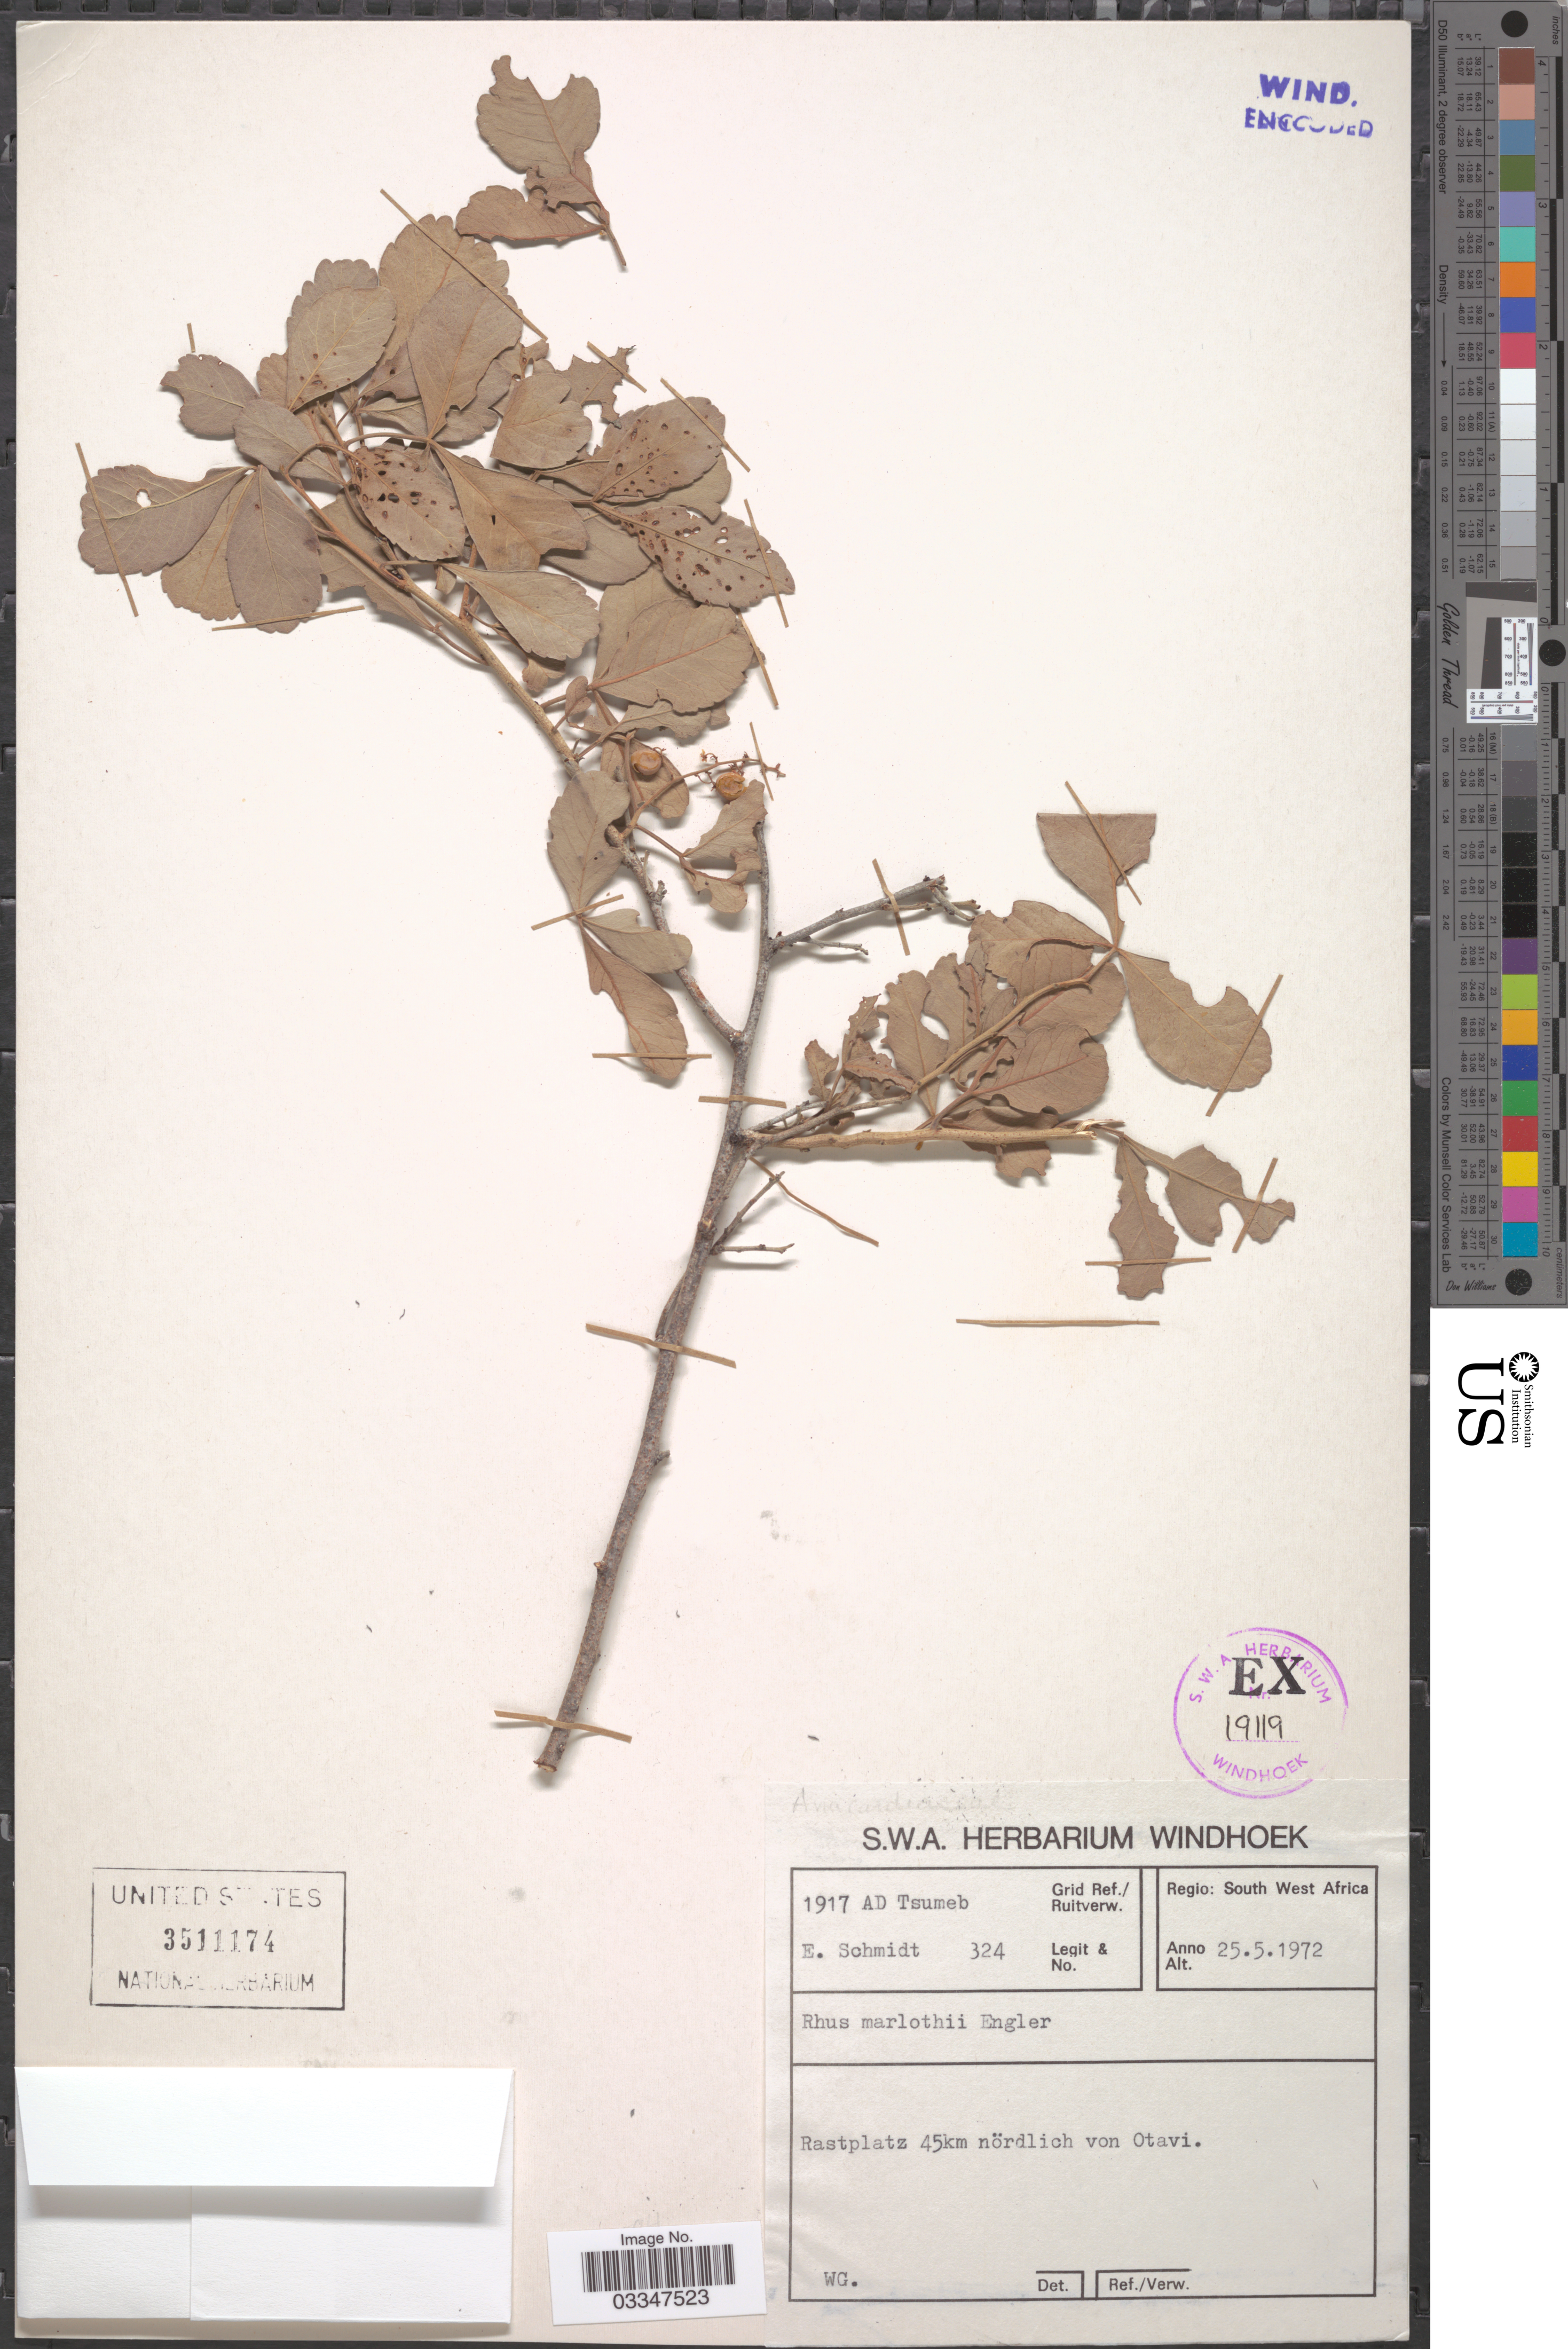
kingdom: Plantae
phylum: Tracheophyta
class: Magnoliopsida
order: Sapindales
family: Anacardiaceae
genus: Rhus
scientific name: Rhus marlothii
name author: Engl.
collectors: E. Schmidt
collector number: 324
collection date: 1972-05-25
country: Namibia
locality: Regio: South West Africa. Grid Ref./ Ruitverw. 1917 AD Tsumeb. Rastoplatz 45km nördlich von Otavi.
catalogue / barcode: US 3511174